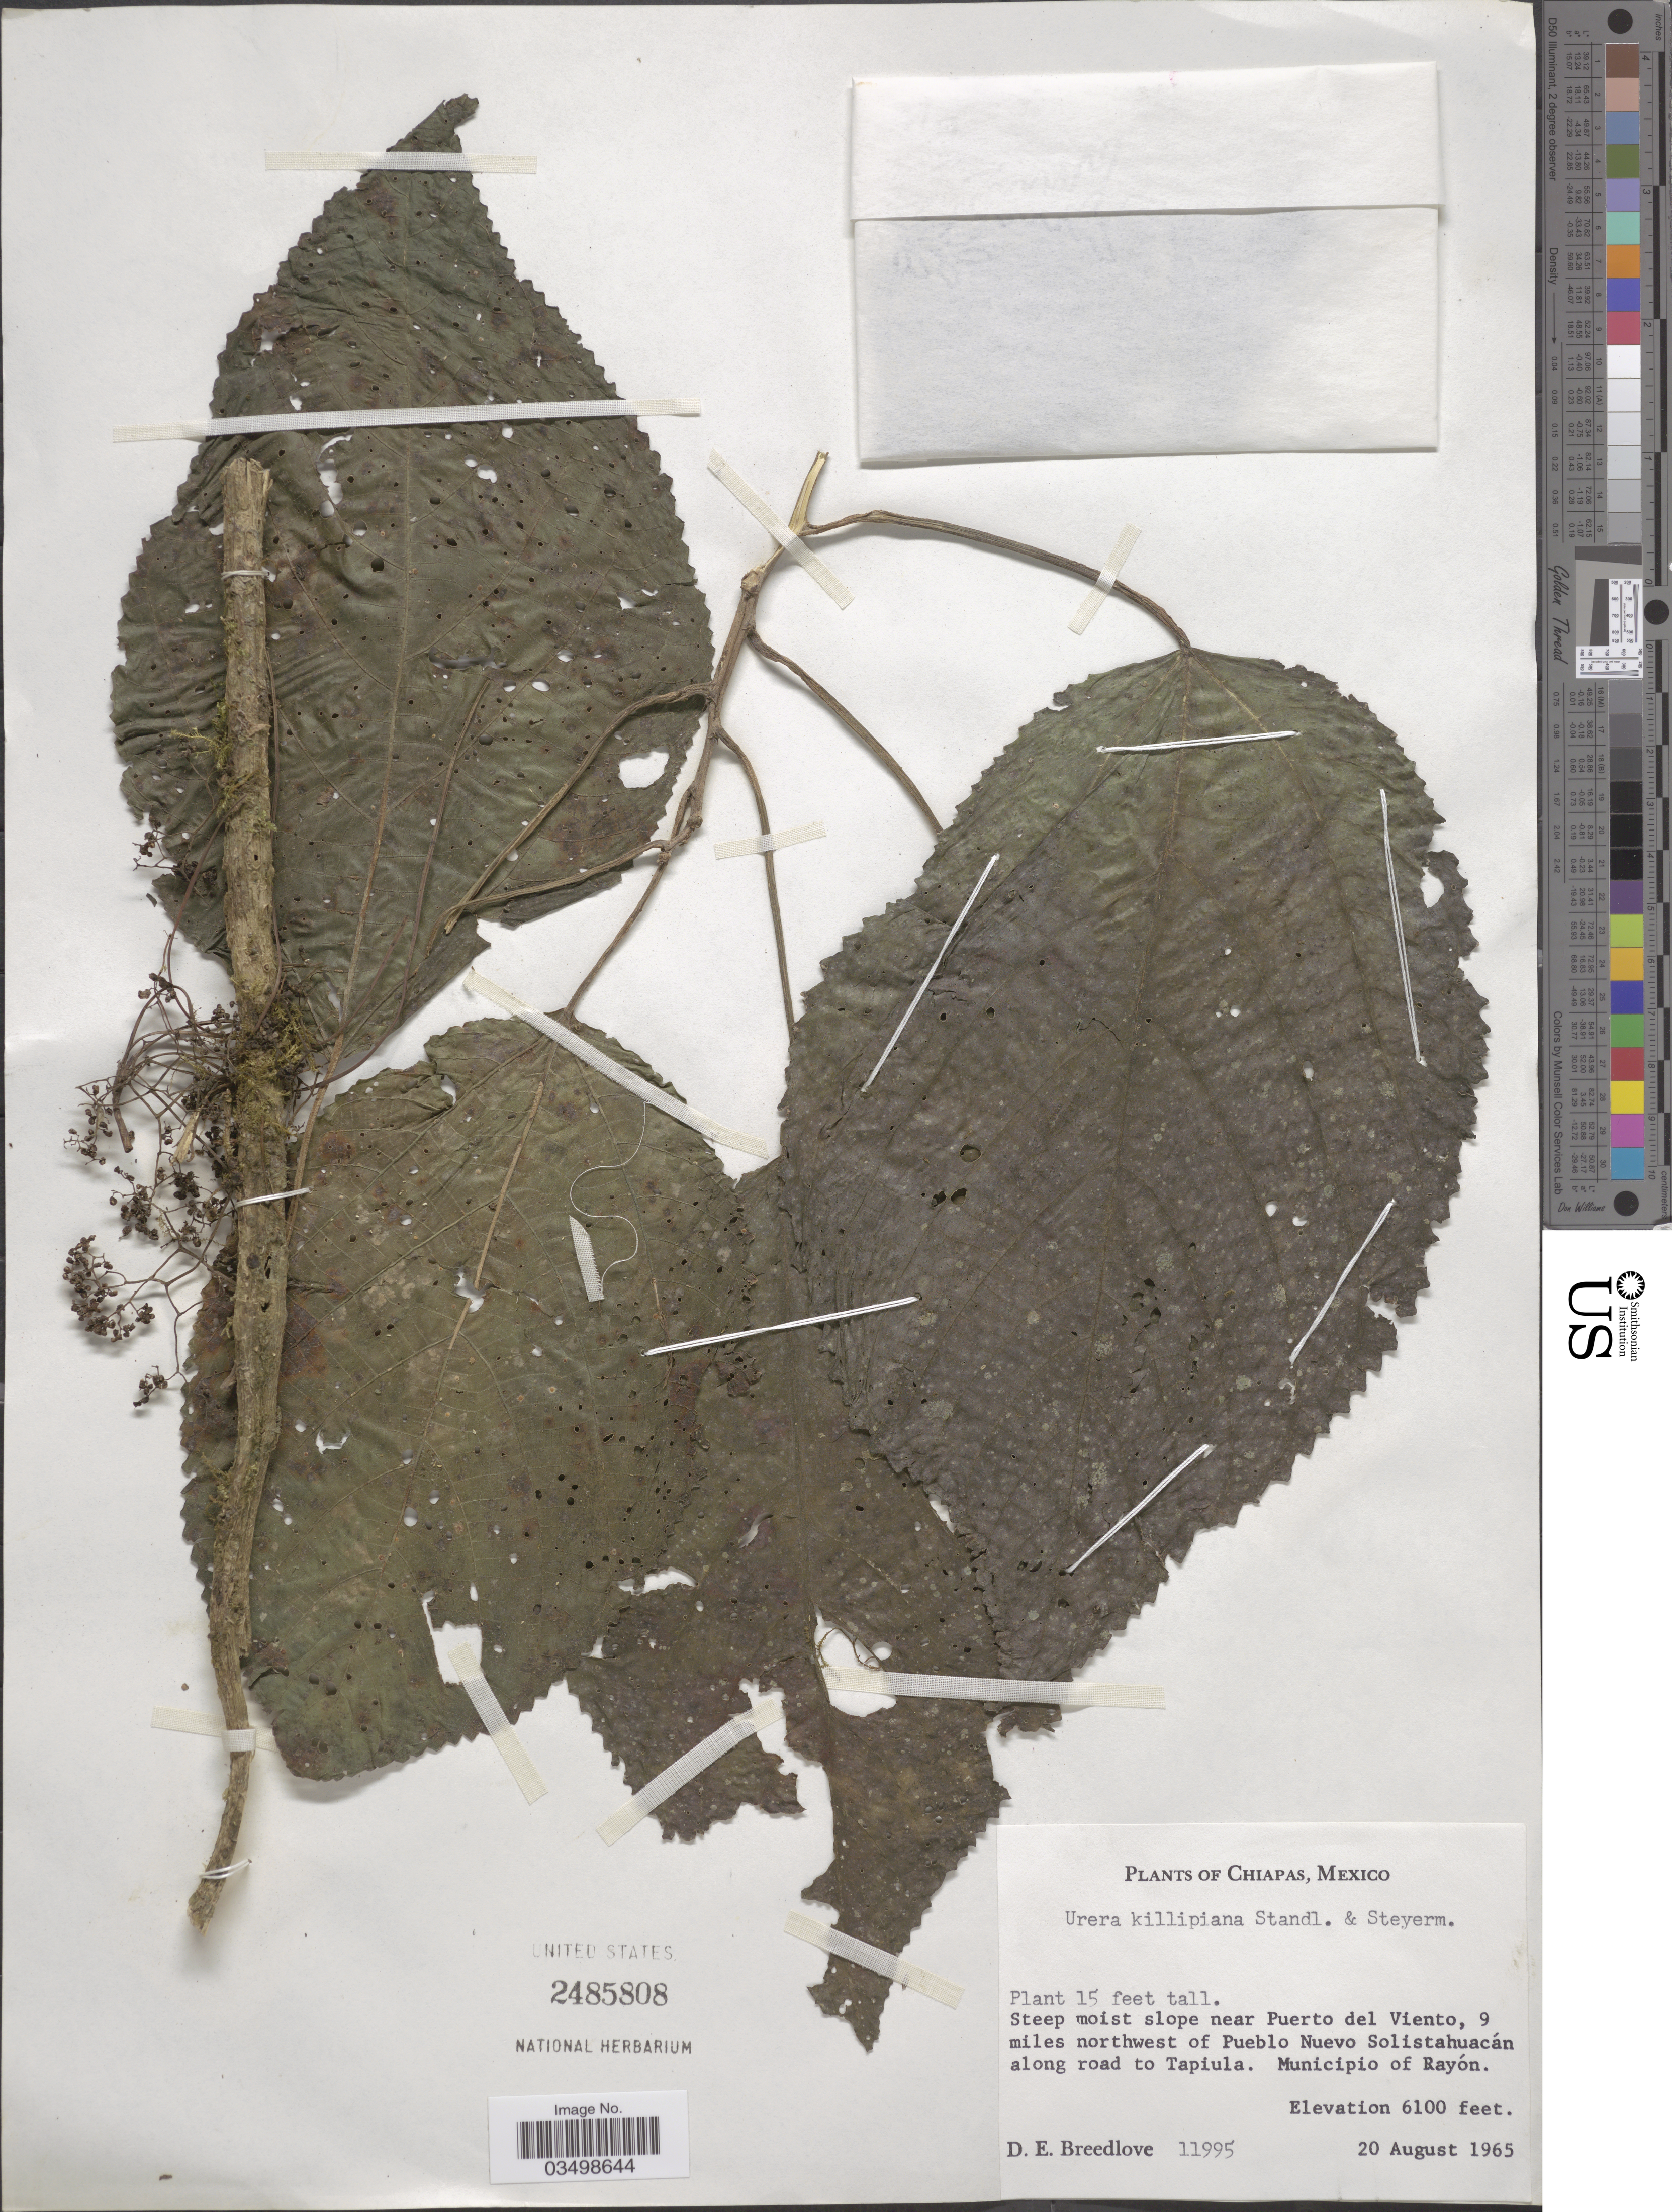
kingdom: Plantae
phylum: Tracheophyta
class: Magnoliopsida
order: Rosales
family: Urticaceae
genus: Urera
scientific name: Urera killipiana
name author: Standl. & Steyerm.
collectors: D. E. Breedlove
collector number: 11995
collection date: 1965-08-20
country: Mexico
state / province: Chiapas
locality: Steep moist slope near Puerto del Viento, 9 miles northwest of Pueblo Nuevo Solistahuacán along road to Tapiula. Municipio of Rayón.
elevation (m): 1859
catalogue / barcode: US 2485808